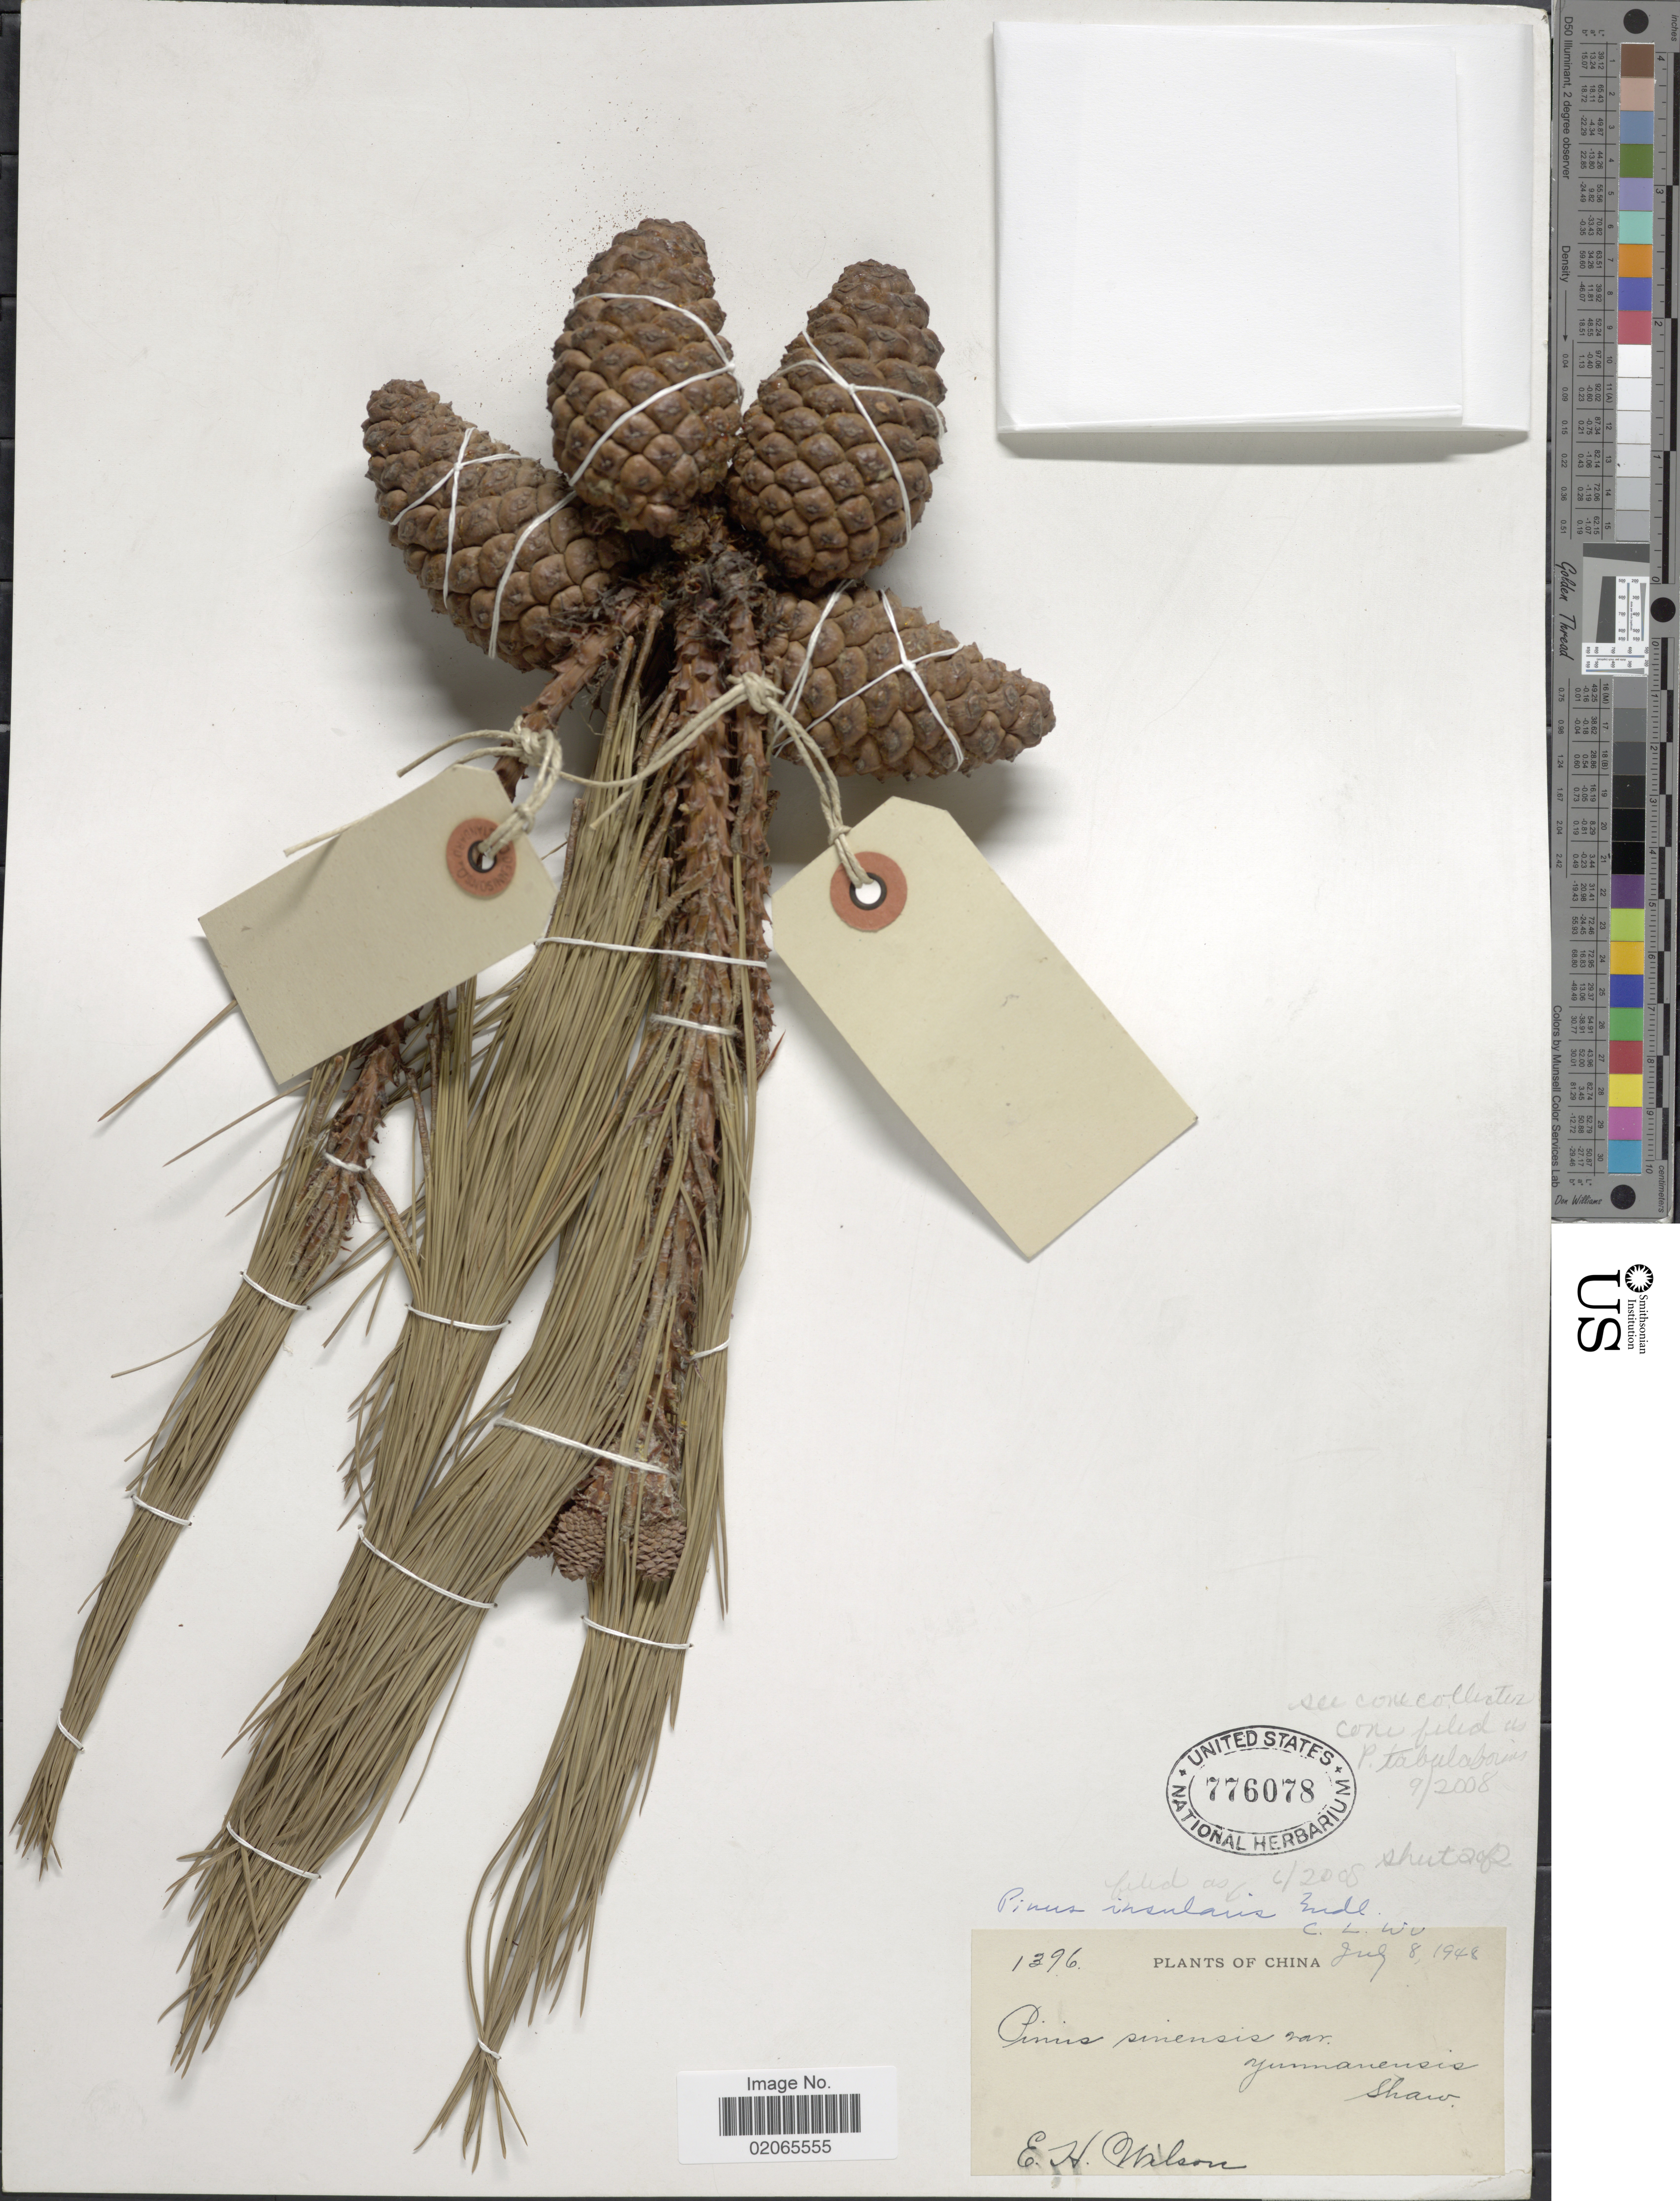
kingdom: Plantae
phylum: Tracheophyta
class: Pinopsida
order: Pinales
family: Pinaceae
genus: Pinus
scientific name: Pinus insularis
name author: Endl.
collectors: E. Wilson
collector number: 1396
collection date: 1907/1909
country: China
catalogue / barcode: US 776078